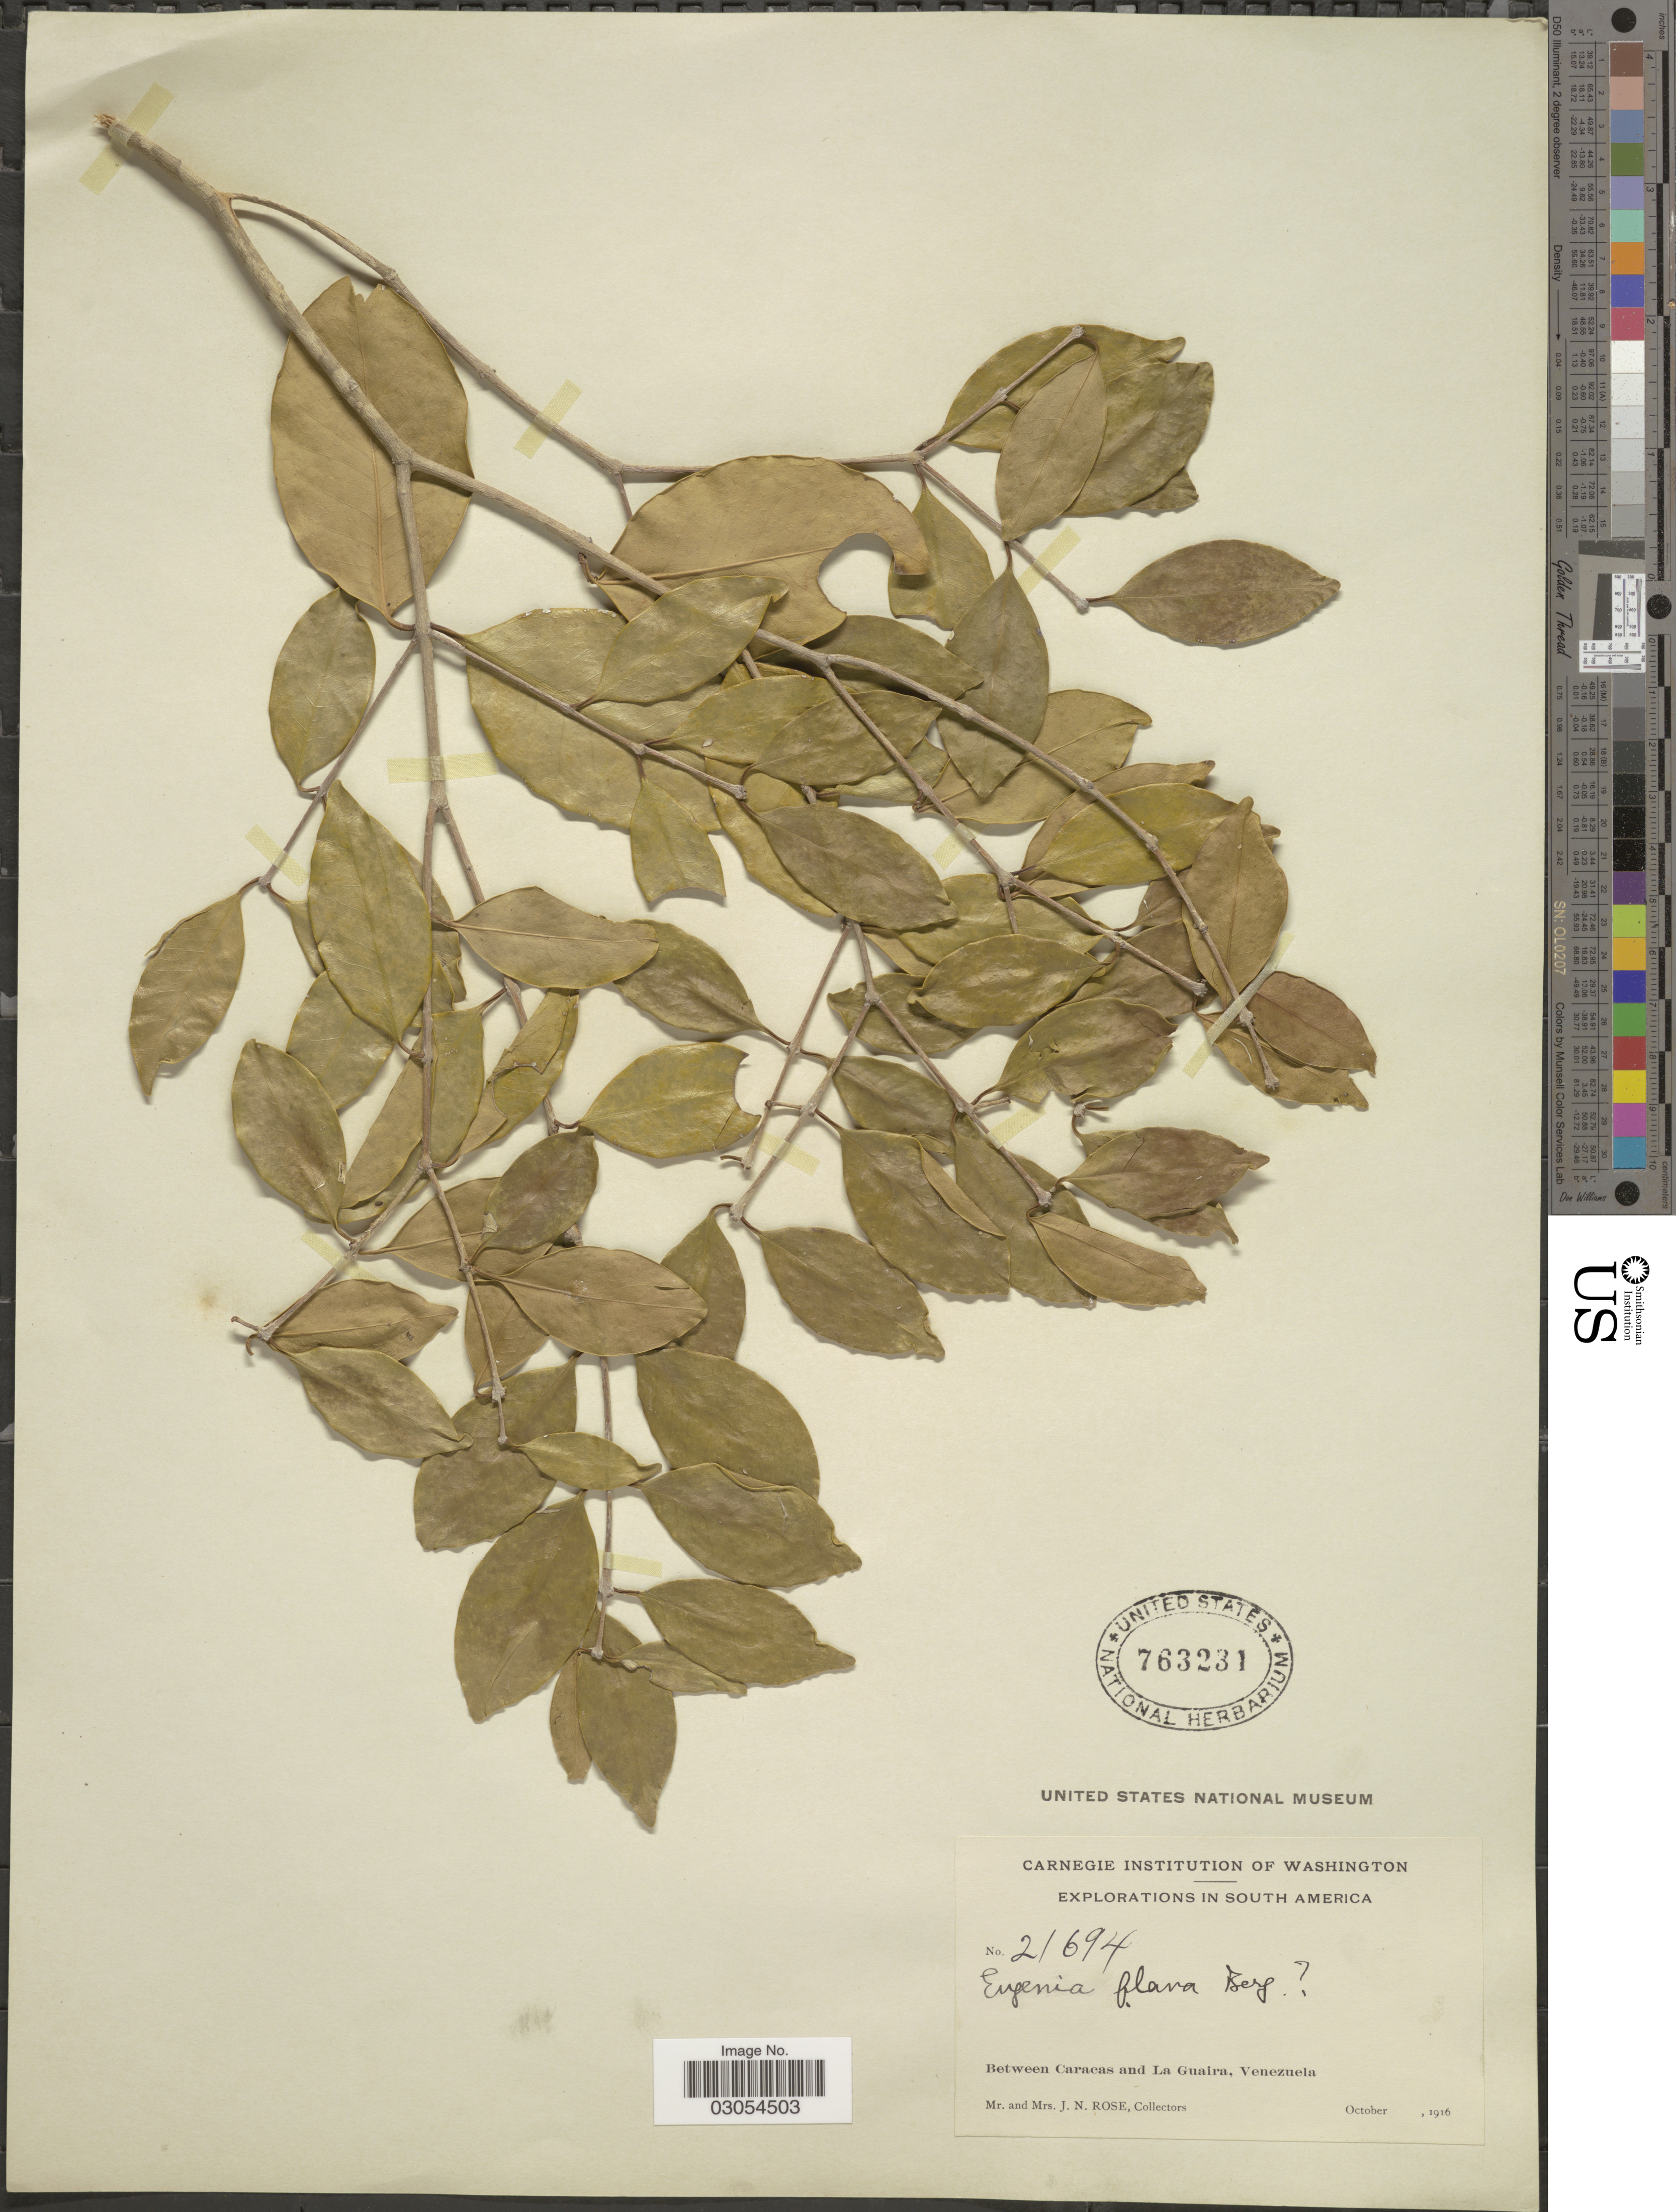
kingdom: Plantae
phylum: Tracheophyta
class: Magnoliopsida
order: Myrtales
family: Myrtaceae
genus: Eugenia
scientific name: Eugenia sp. a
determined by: Strong, Mark T., (BOT), Smithsonian Institution - National Museum of Natural History (UNITED STATES)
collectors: J. N. Rose & L. B. Rose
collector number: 21694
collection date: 1916-10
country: Venezuela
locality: Between Caracas and La Guaira.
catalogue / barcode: US 763231